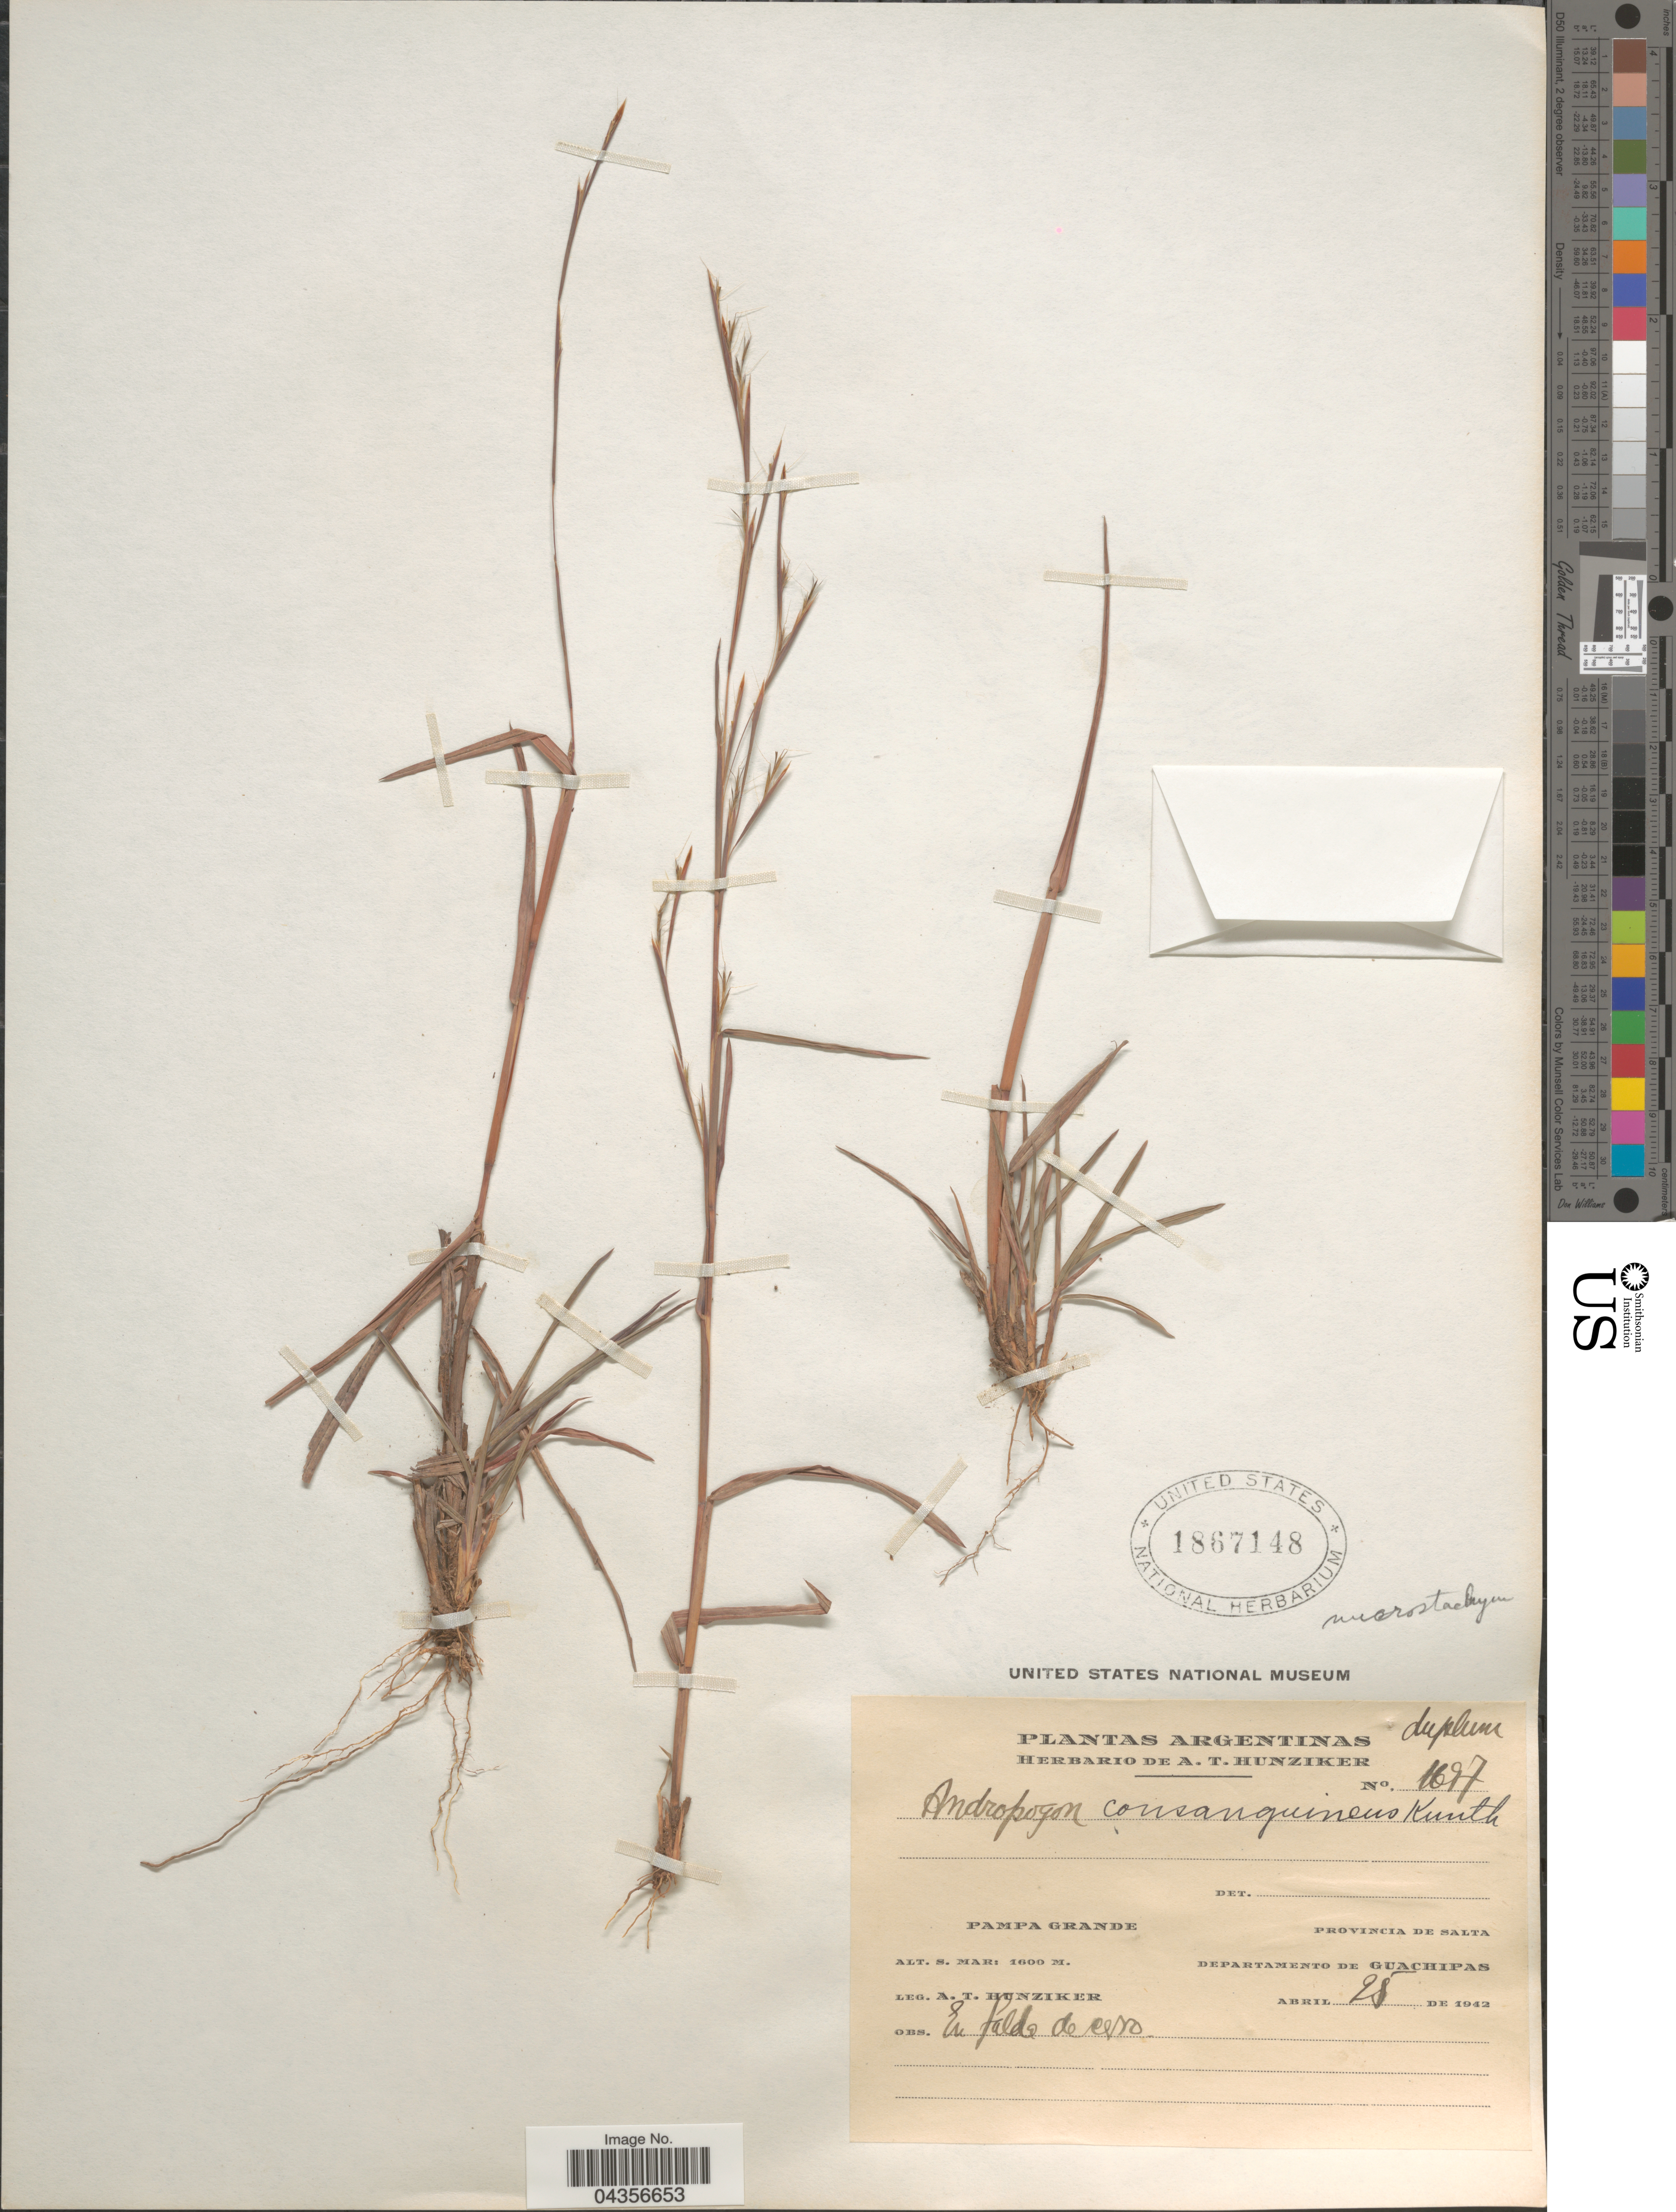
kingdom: Plantae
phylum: Tracheophyta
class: Liliopsida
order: Poales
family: Poaceae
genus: Schizachyrium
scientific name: Schizachyrium microstachyum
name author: (Desv. ex Ham.) Roseng. et al.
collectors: A. T. Hunziker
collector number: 1697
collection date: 1942-04-25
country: Argentina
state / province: Salta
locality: Pampa Grande. Provincia de Salta. Departamento de Guachipas.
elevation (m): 1600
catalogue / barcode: US 1867148